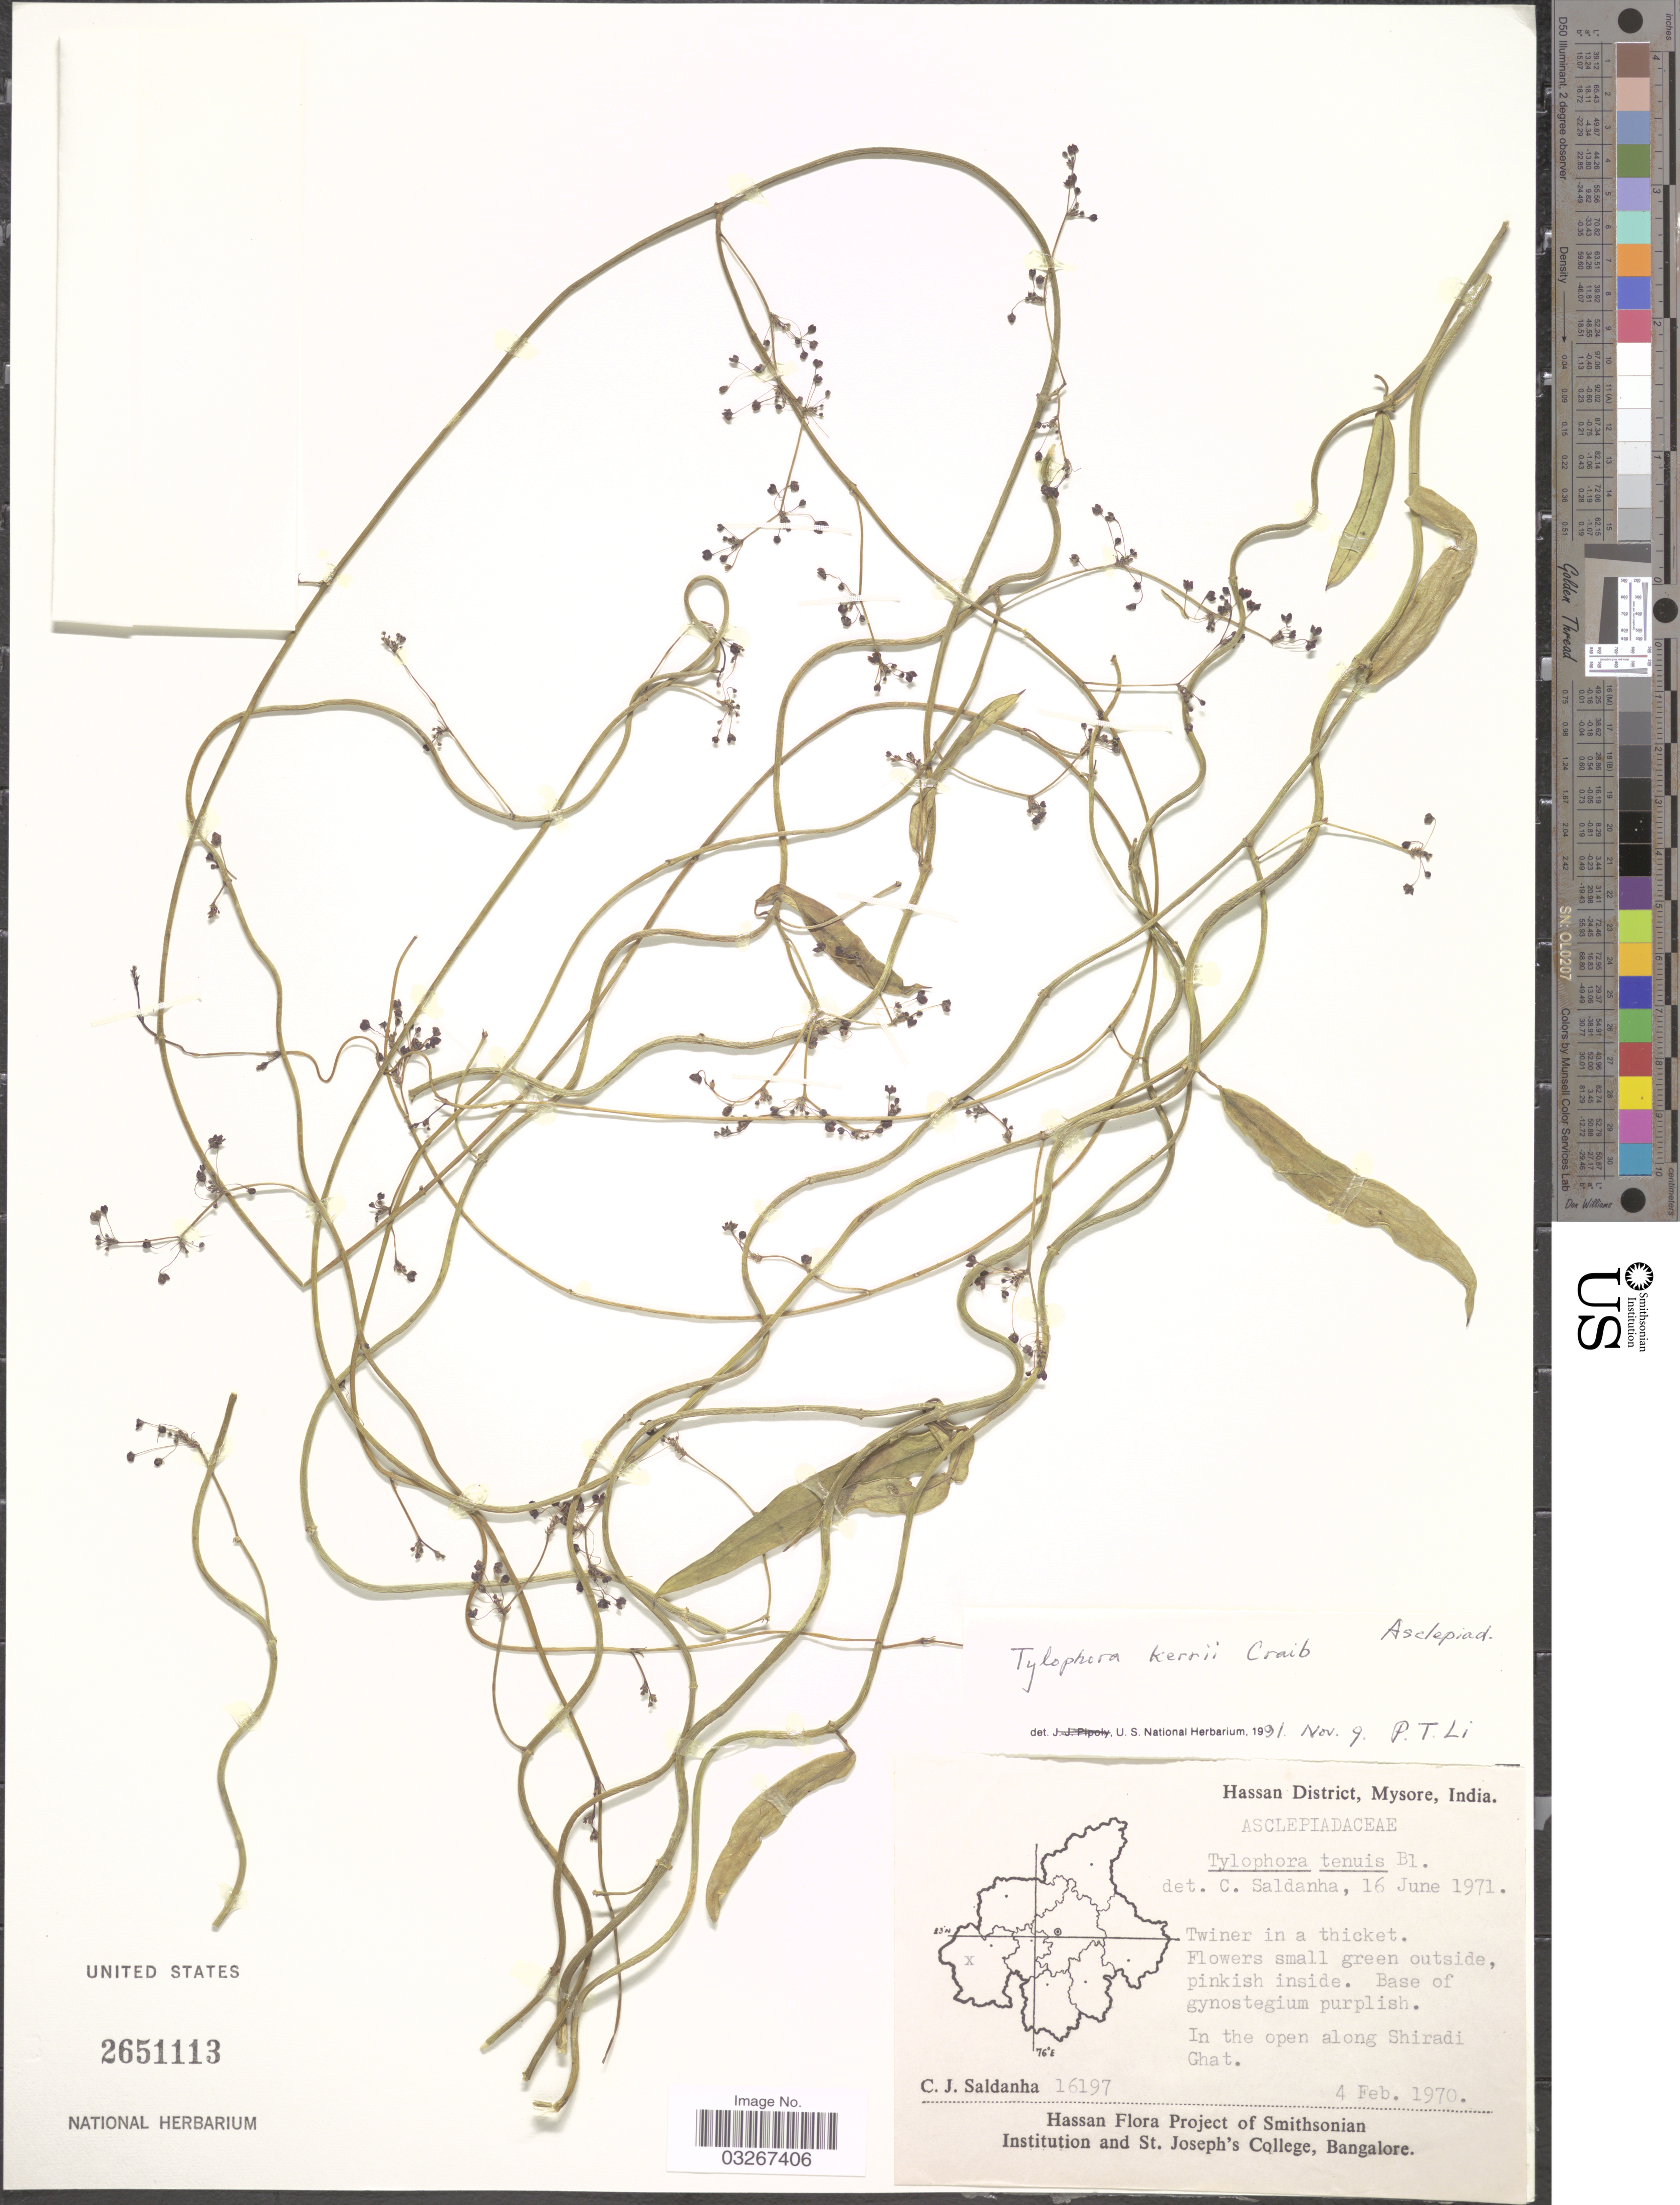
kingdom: Plantae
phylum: Tracheophyta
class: Magnoliopsida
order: Gentianales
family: Apocynaceae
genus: Tylophora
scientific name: Tylophora kerrii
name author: Craib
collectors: C. J. Saldanha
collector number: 16197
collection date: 1970-02-04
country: India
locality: Hassan District, Mysore. In the open along Shiradi Ghat.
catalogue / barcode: US 2651113